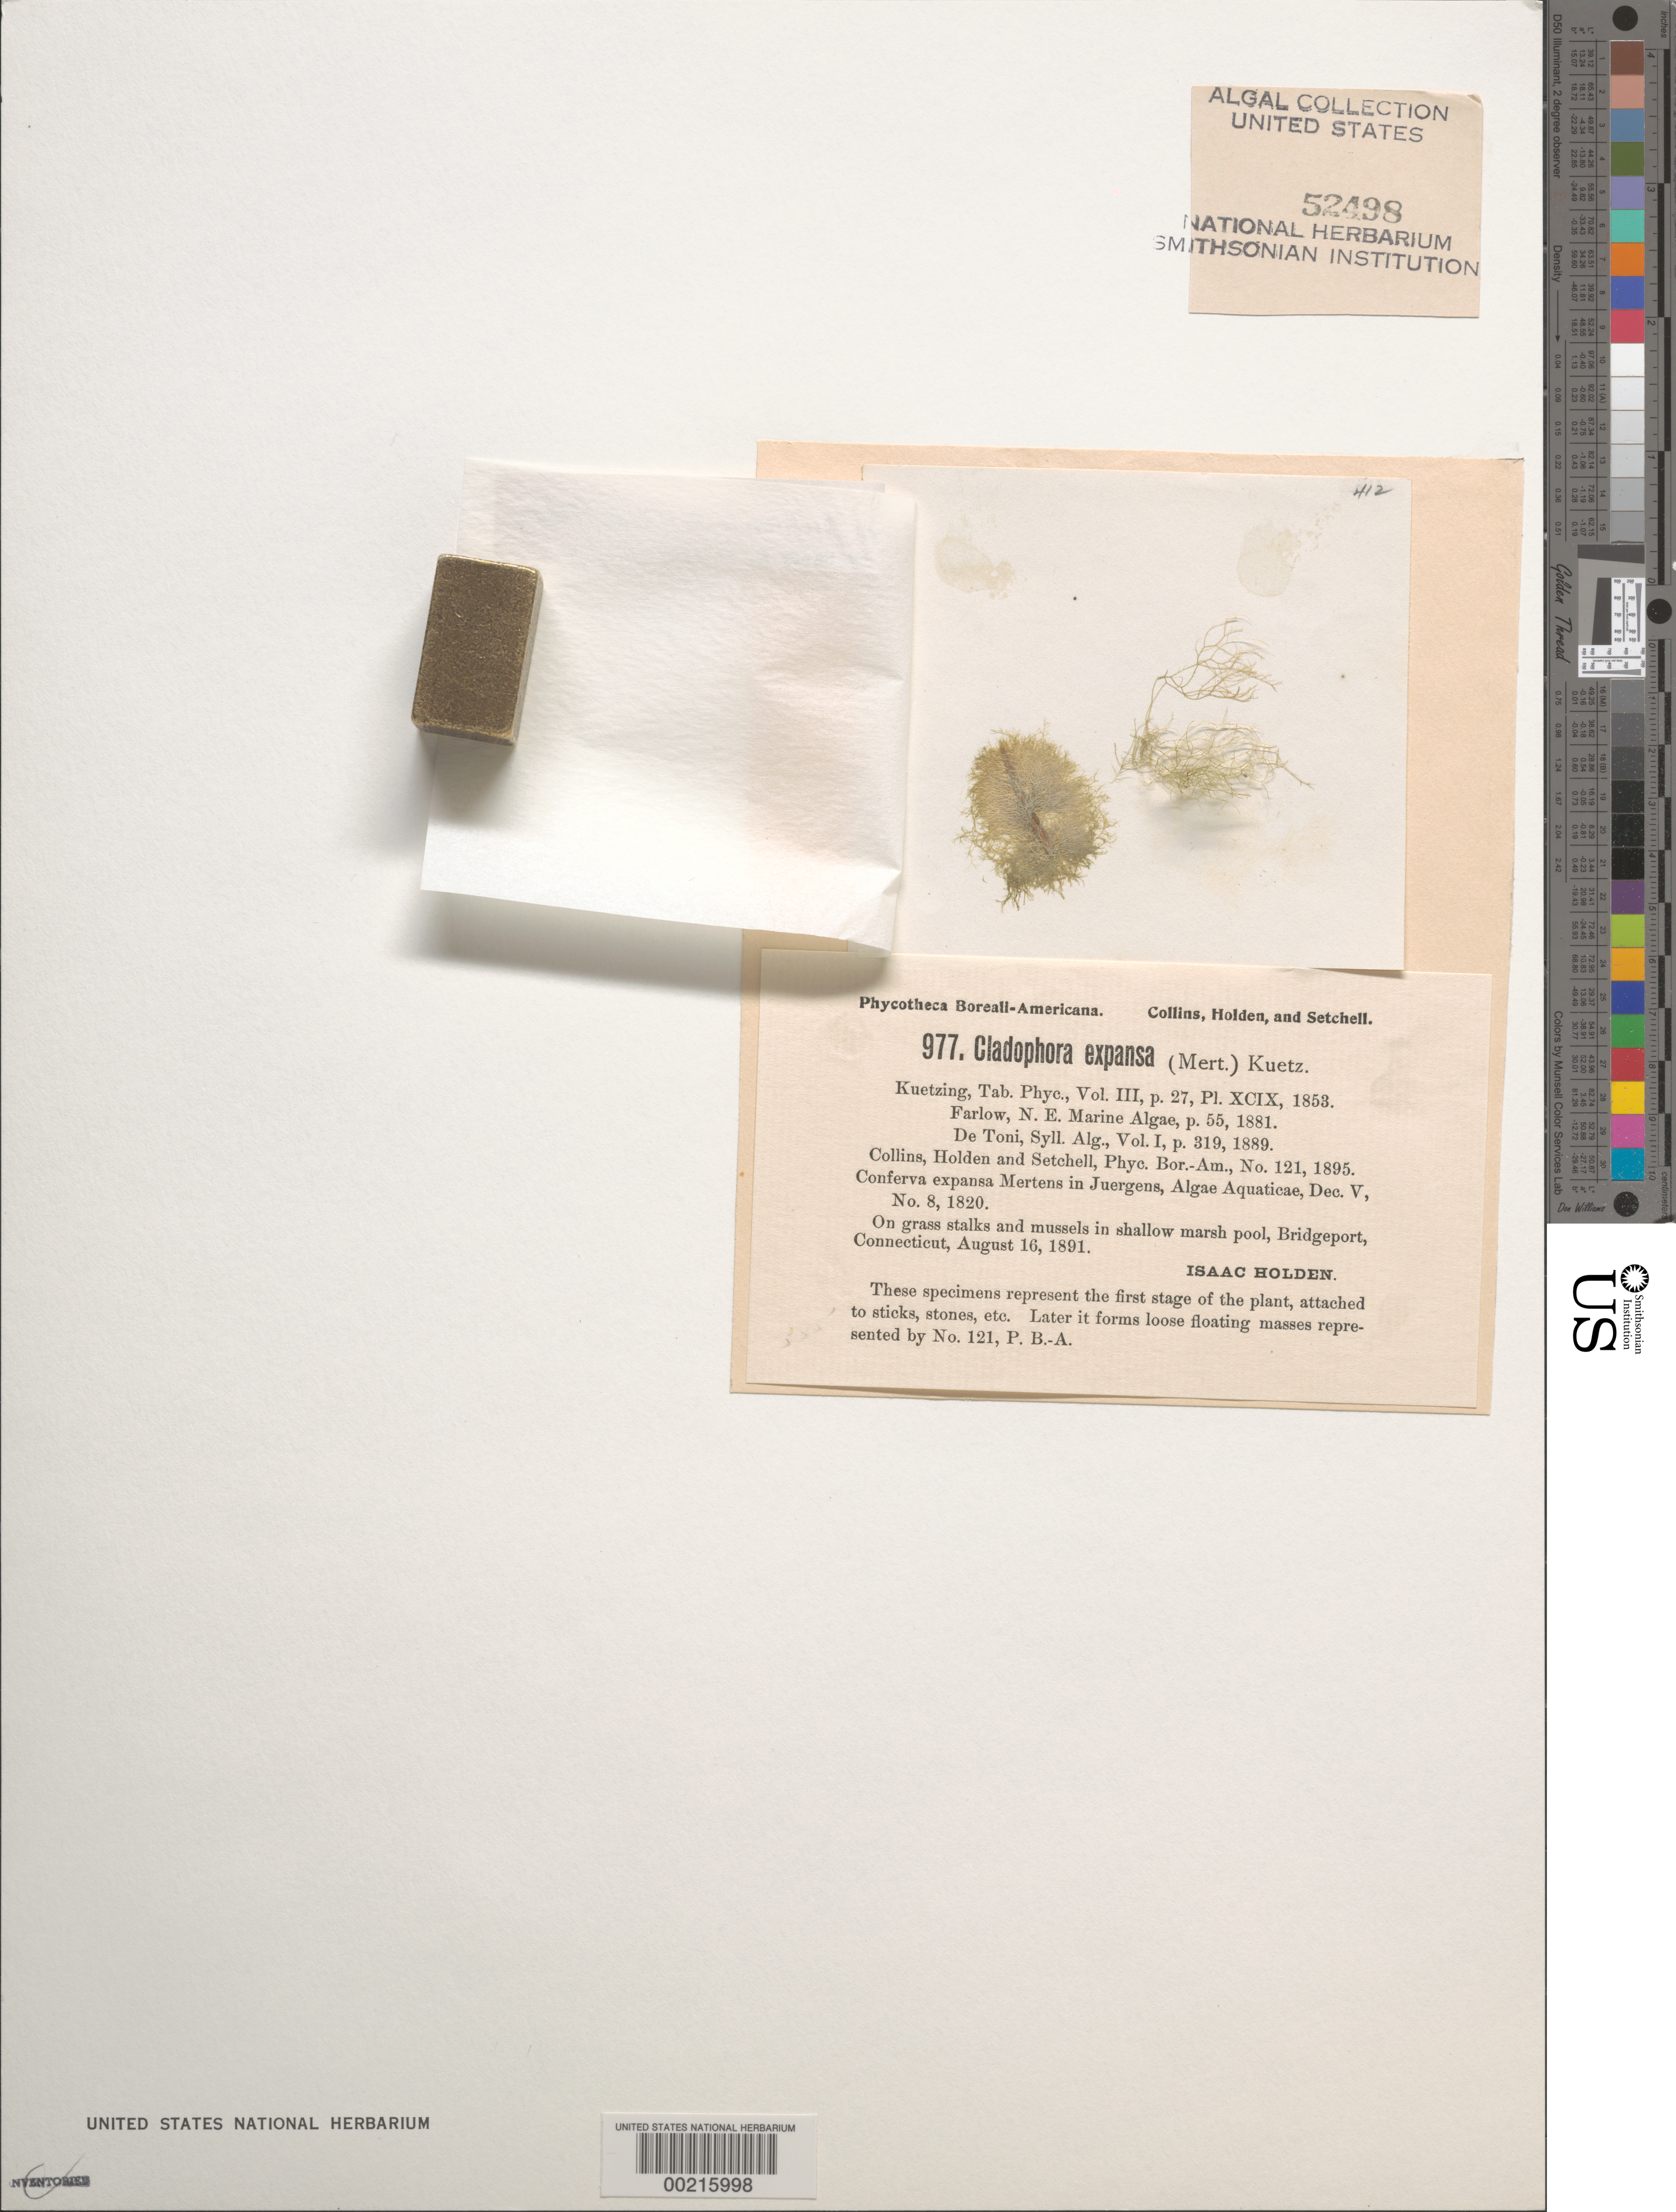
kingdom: Plantae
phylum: Chlorophyta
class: Ulvophyceae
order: Cladophorales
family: Cladophoraceae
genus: Cladophora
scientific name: Cladophora vagabunda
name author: (L.) C. Hoek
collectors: I. Holden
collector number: PB-A 977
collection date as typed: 16 Aug 1891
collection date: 1891-08-16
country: United States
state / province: Connecticut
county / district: Fairfield County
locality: Bridgeport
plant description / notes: Collins, Holden & Setchell, Phycotheca Boreali-Americana, Fasc. XX, 1902, as Cladophora expansa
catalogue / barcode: US 52498